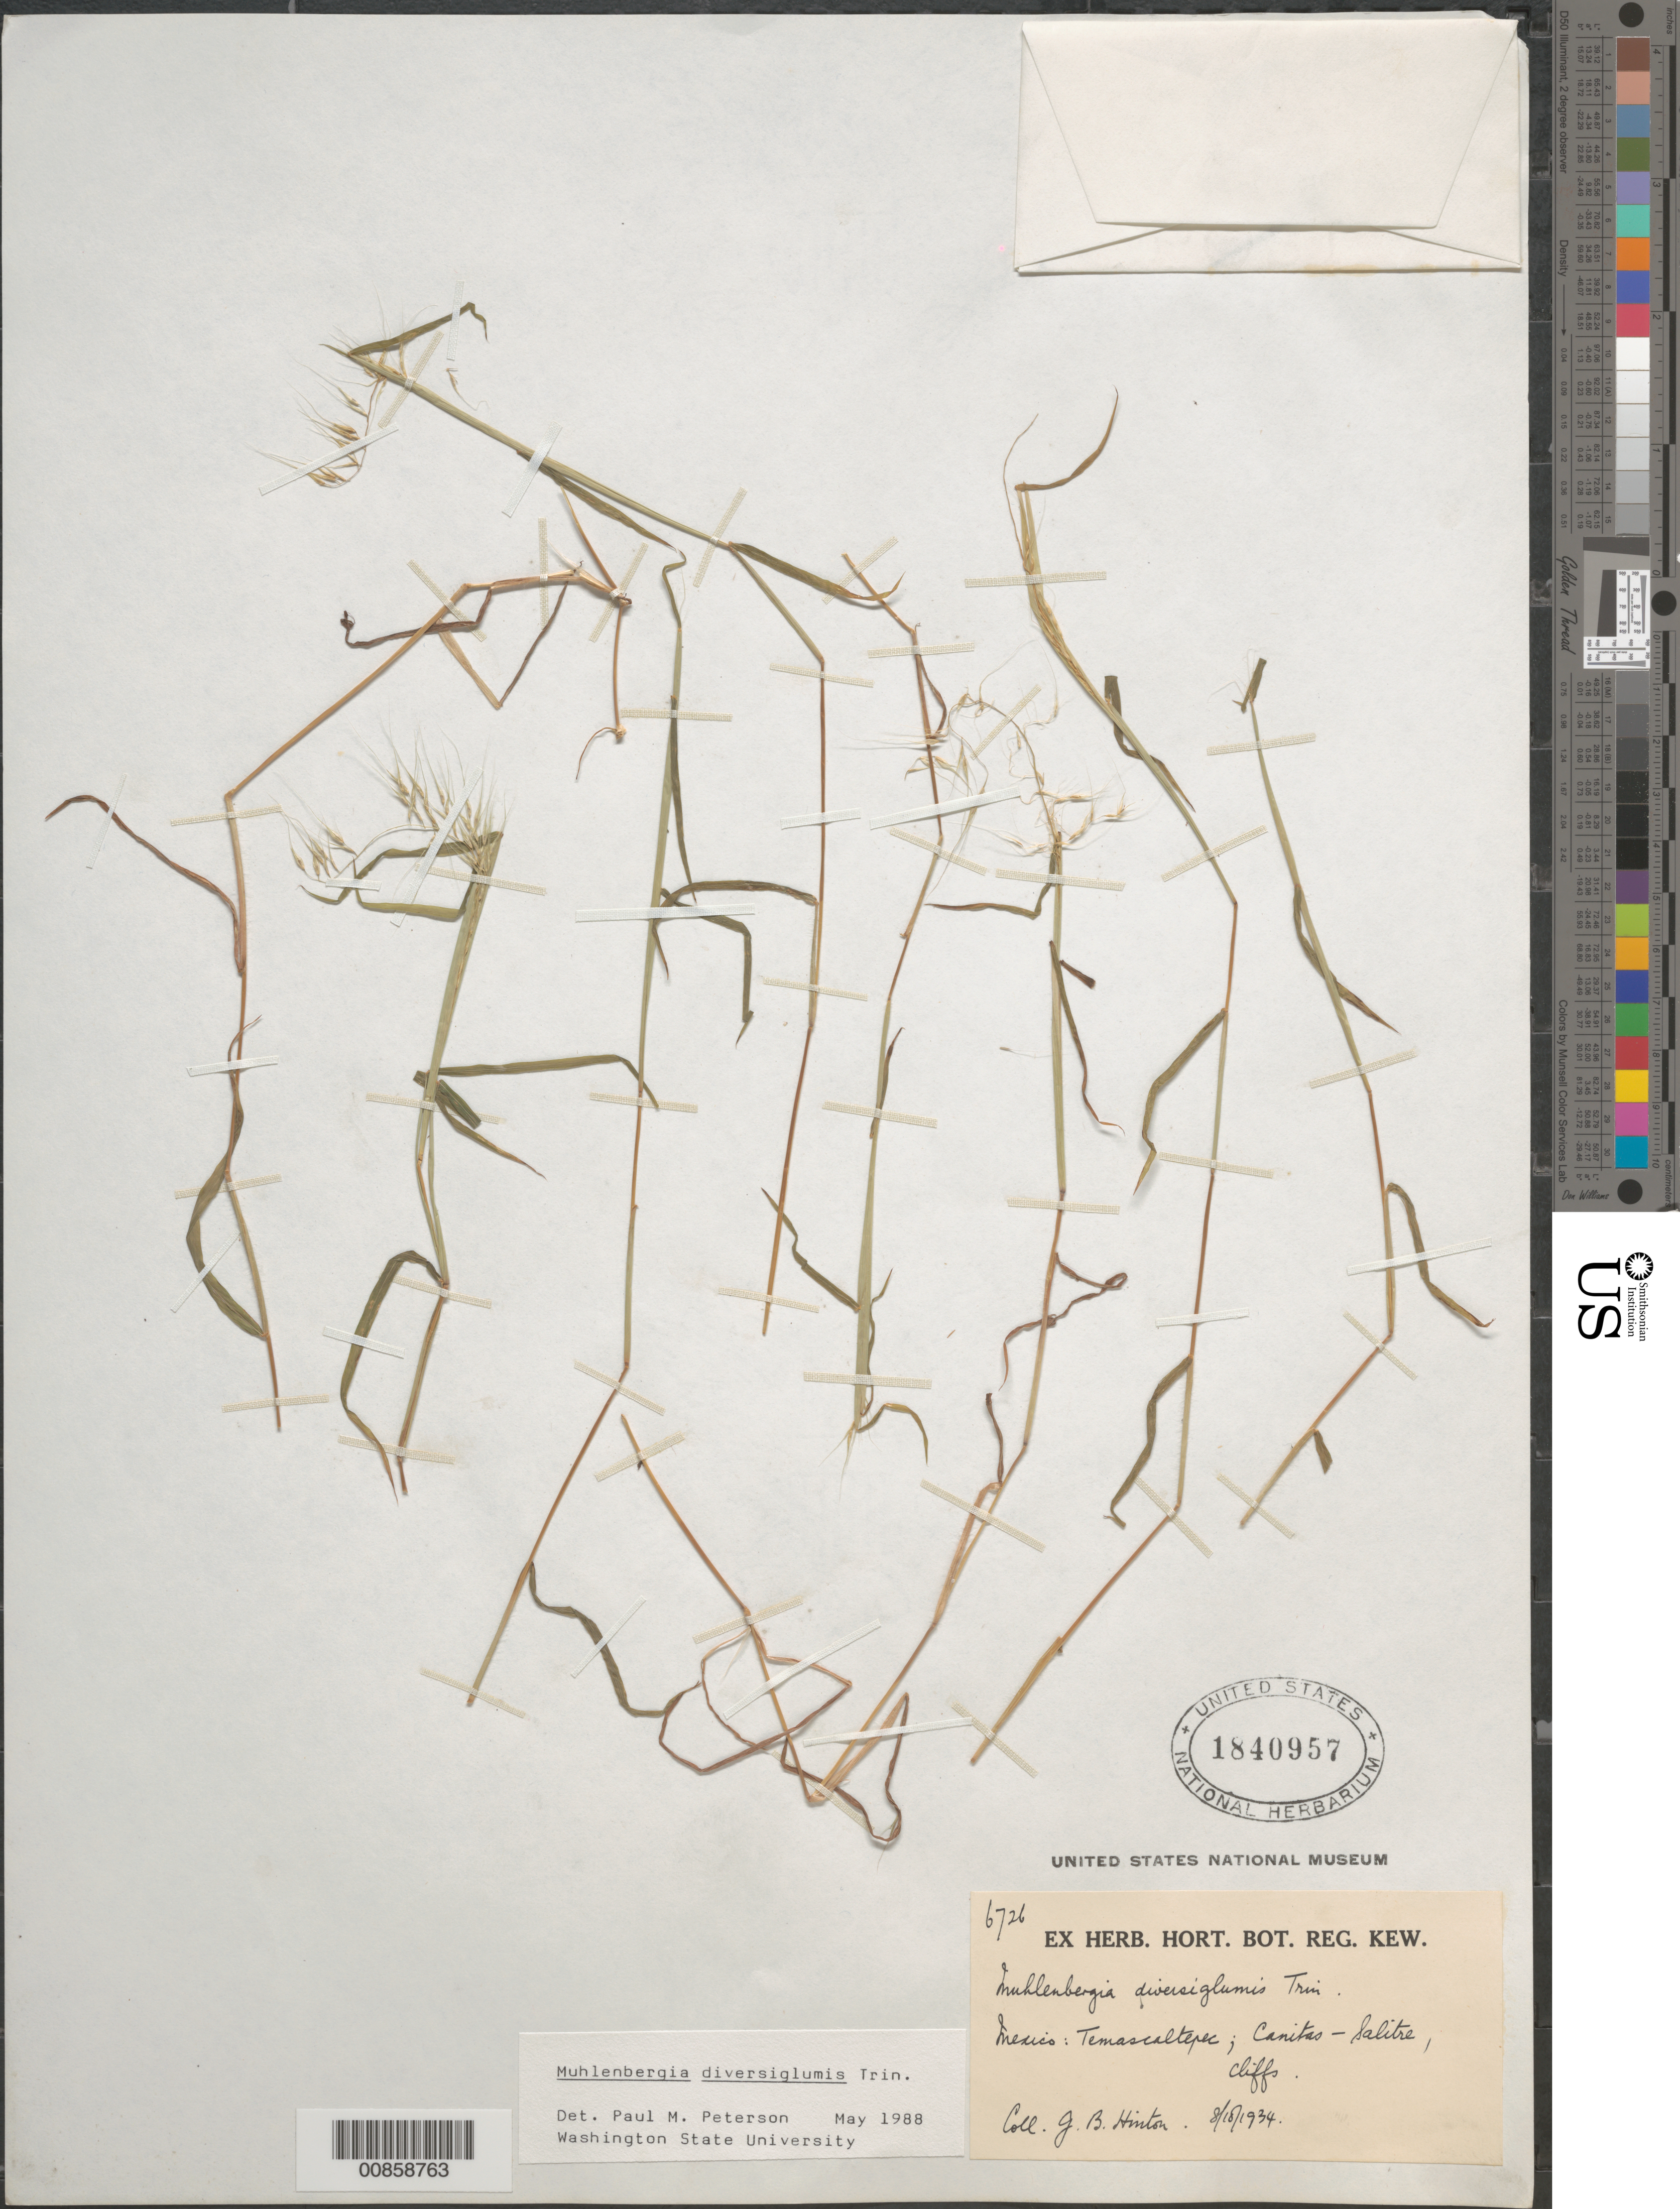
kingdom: Plantae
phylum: Tracheophyta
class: Liliopsida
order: Poales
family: Poaceae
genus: Muhlenbergia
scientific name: Muhlenbergia diversiglumis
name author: Trin.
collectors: G. B. Hinton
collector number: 6726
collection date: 1934-10-08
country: Mexico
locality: Temascaltepec; Canitas - Salitre, cliffs.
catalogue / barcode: US 1840957